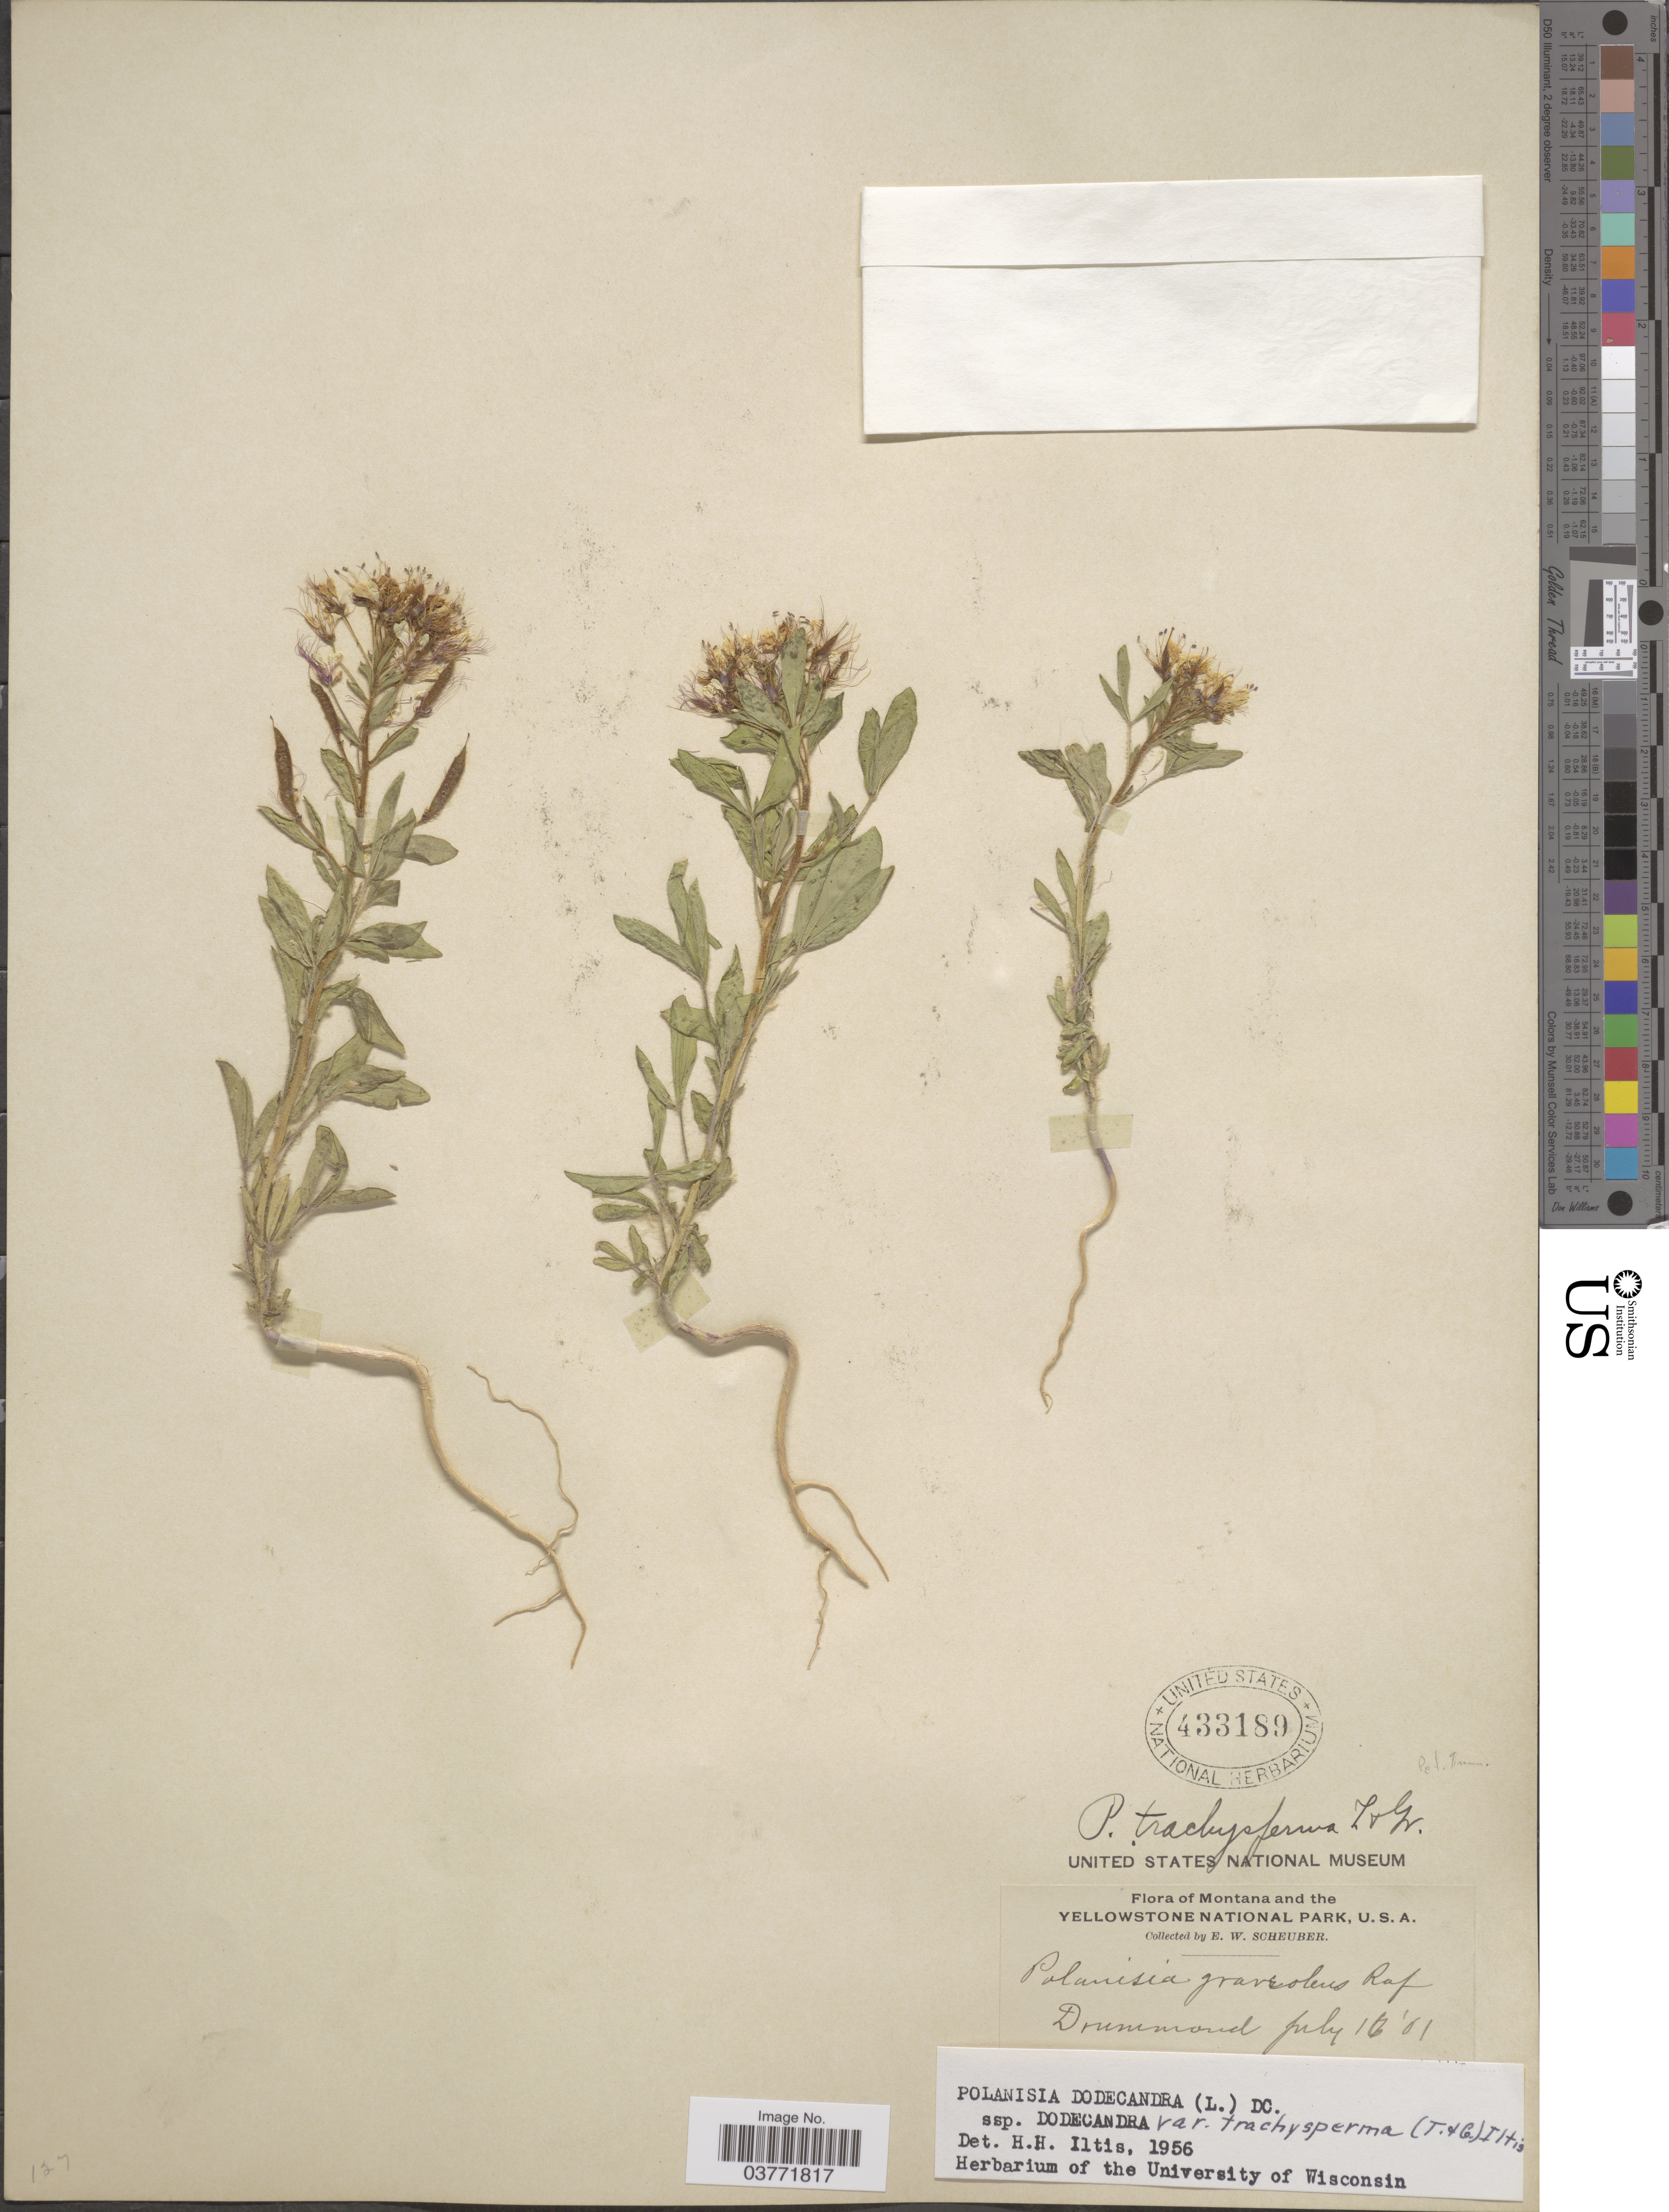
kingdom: Plantae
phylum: Tracheophyta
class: Magnoliopsida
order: Brassicales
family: Cleomaceae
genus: Polanisia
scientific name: Polanisia trachysperma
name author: Torr. & A. Gray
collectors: E. Scheuber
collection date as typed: Transcribed d/m/y: 16/7/1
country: United States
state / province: Montana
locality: Yellowstone National Park. Drummond.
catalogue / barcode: US 433189